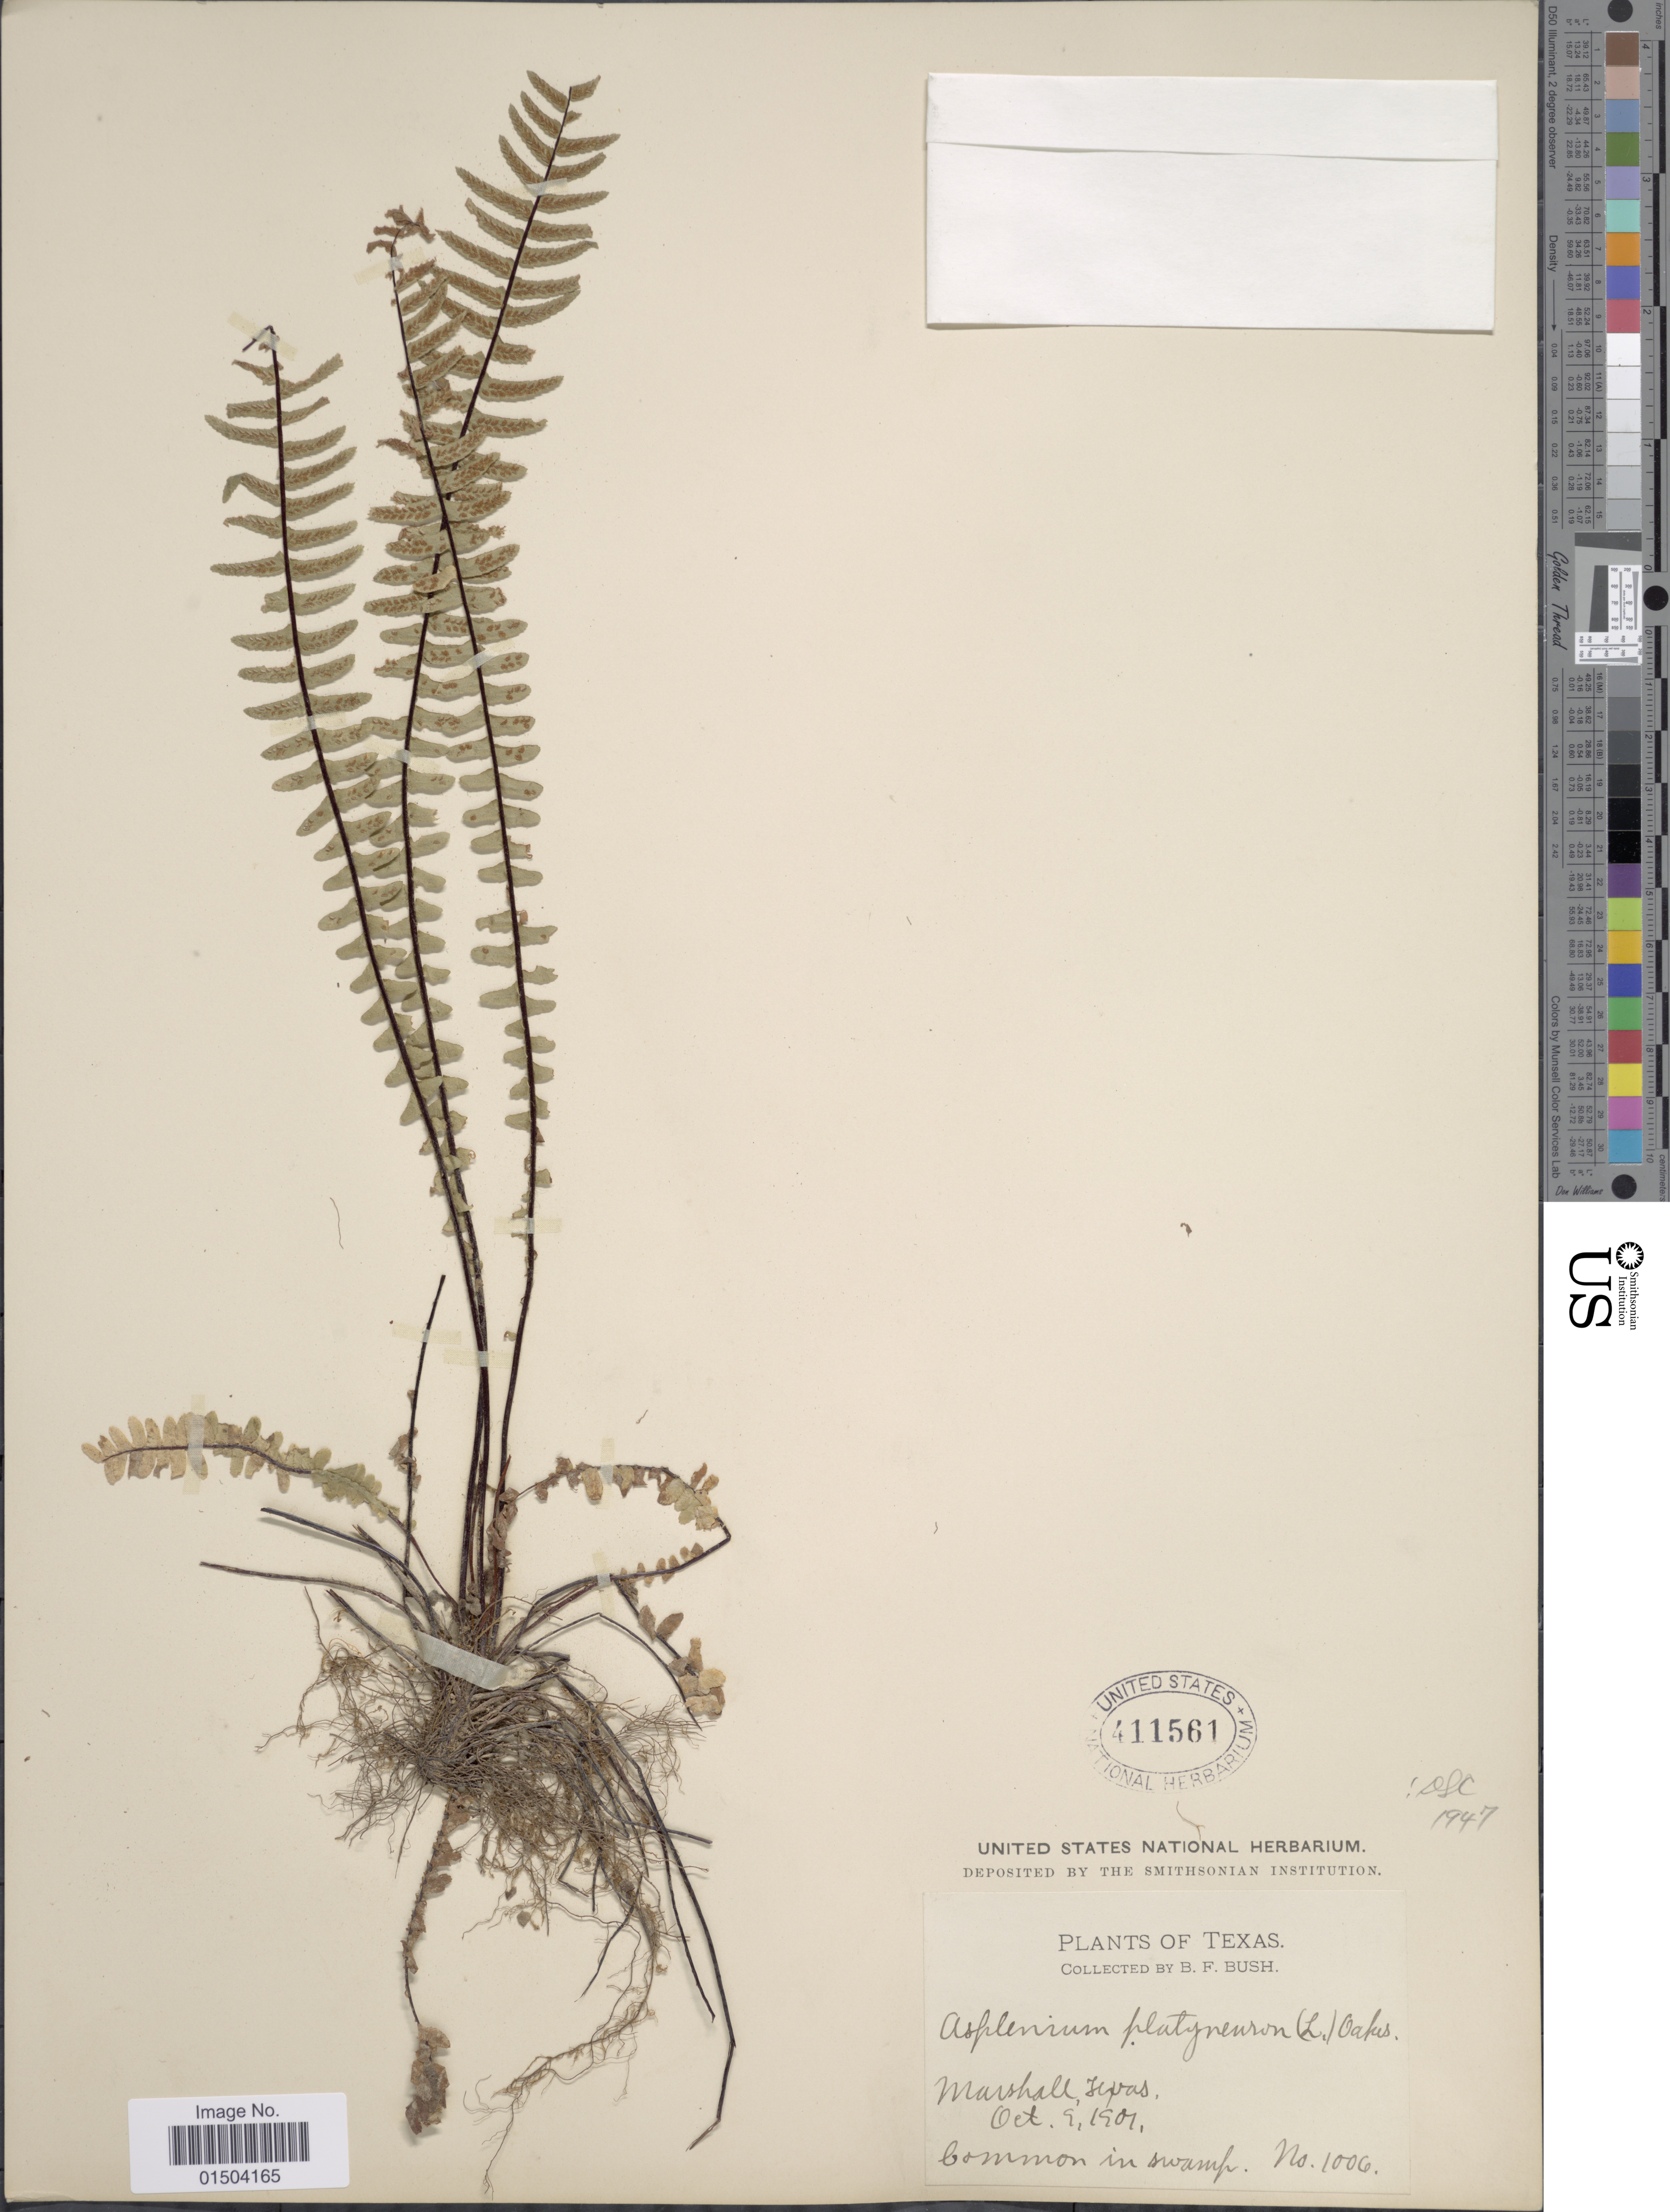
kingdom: Plantae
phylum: Tracheophyta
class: Polypodiopsida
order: Polypodiales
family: Aspleniaceae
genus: Asplenium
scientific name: Asplenium platyneuron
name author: (L.) Britton, Stearns & Poggenb.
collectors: B. F. Bush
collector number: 1006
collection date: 1901-10-09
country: United States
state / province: Texas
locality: Marshall.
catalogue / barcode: US 411561